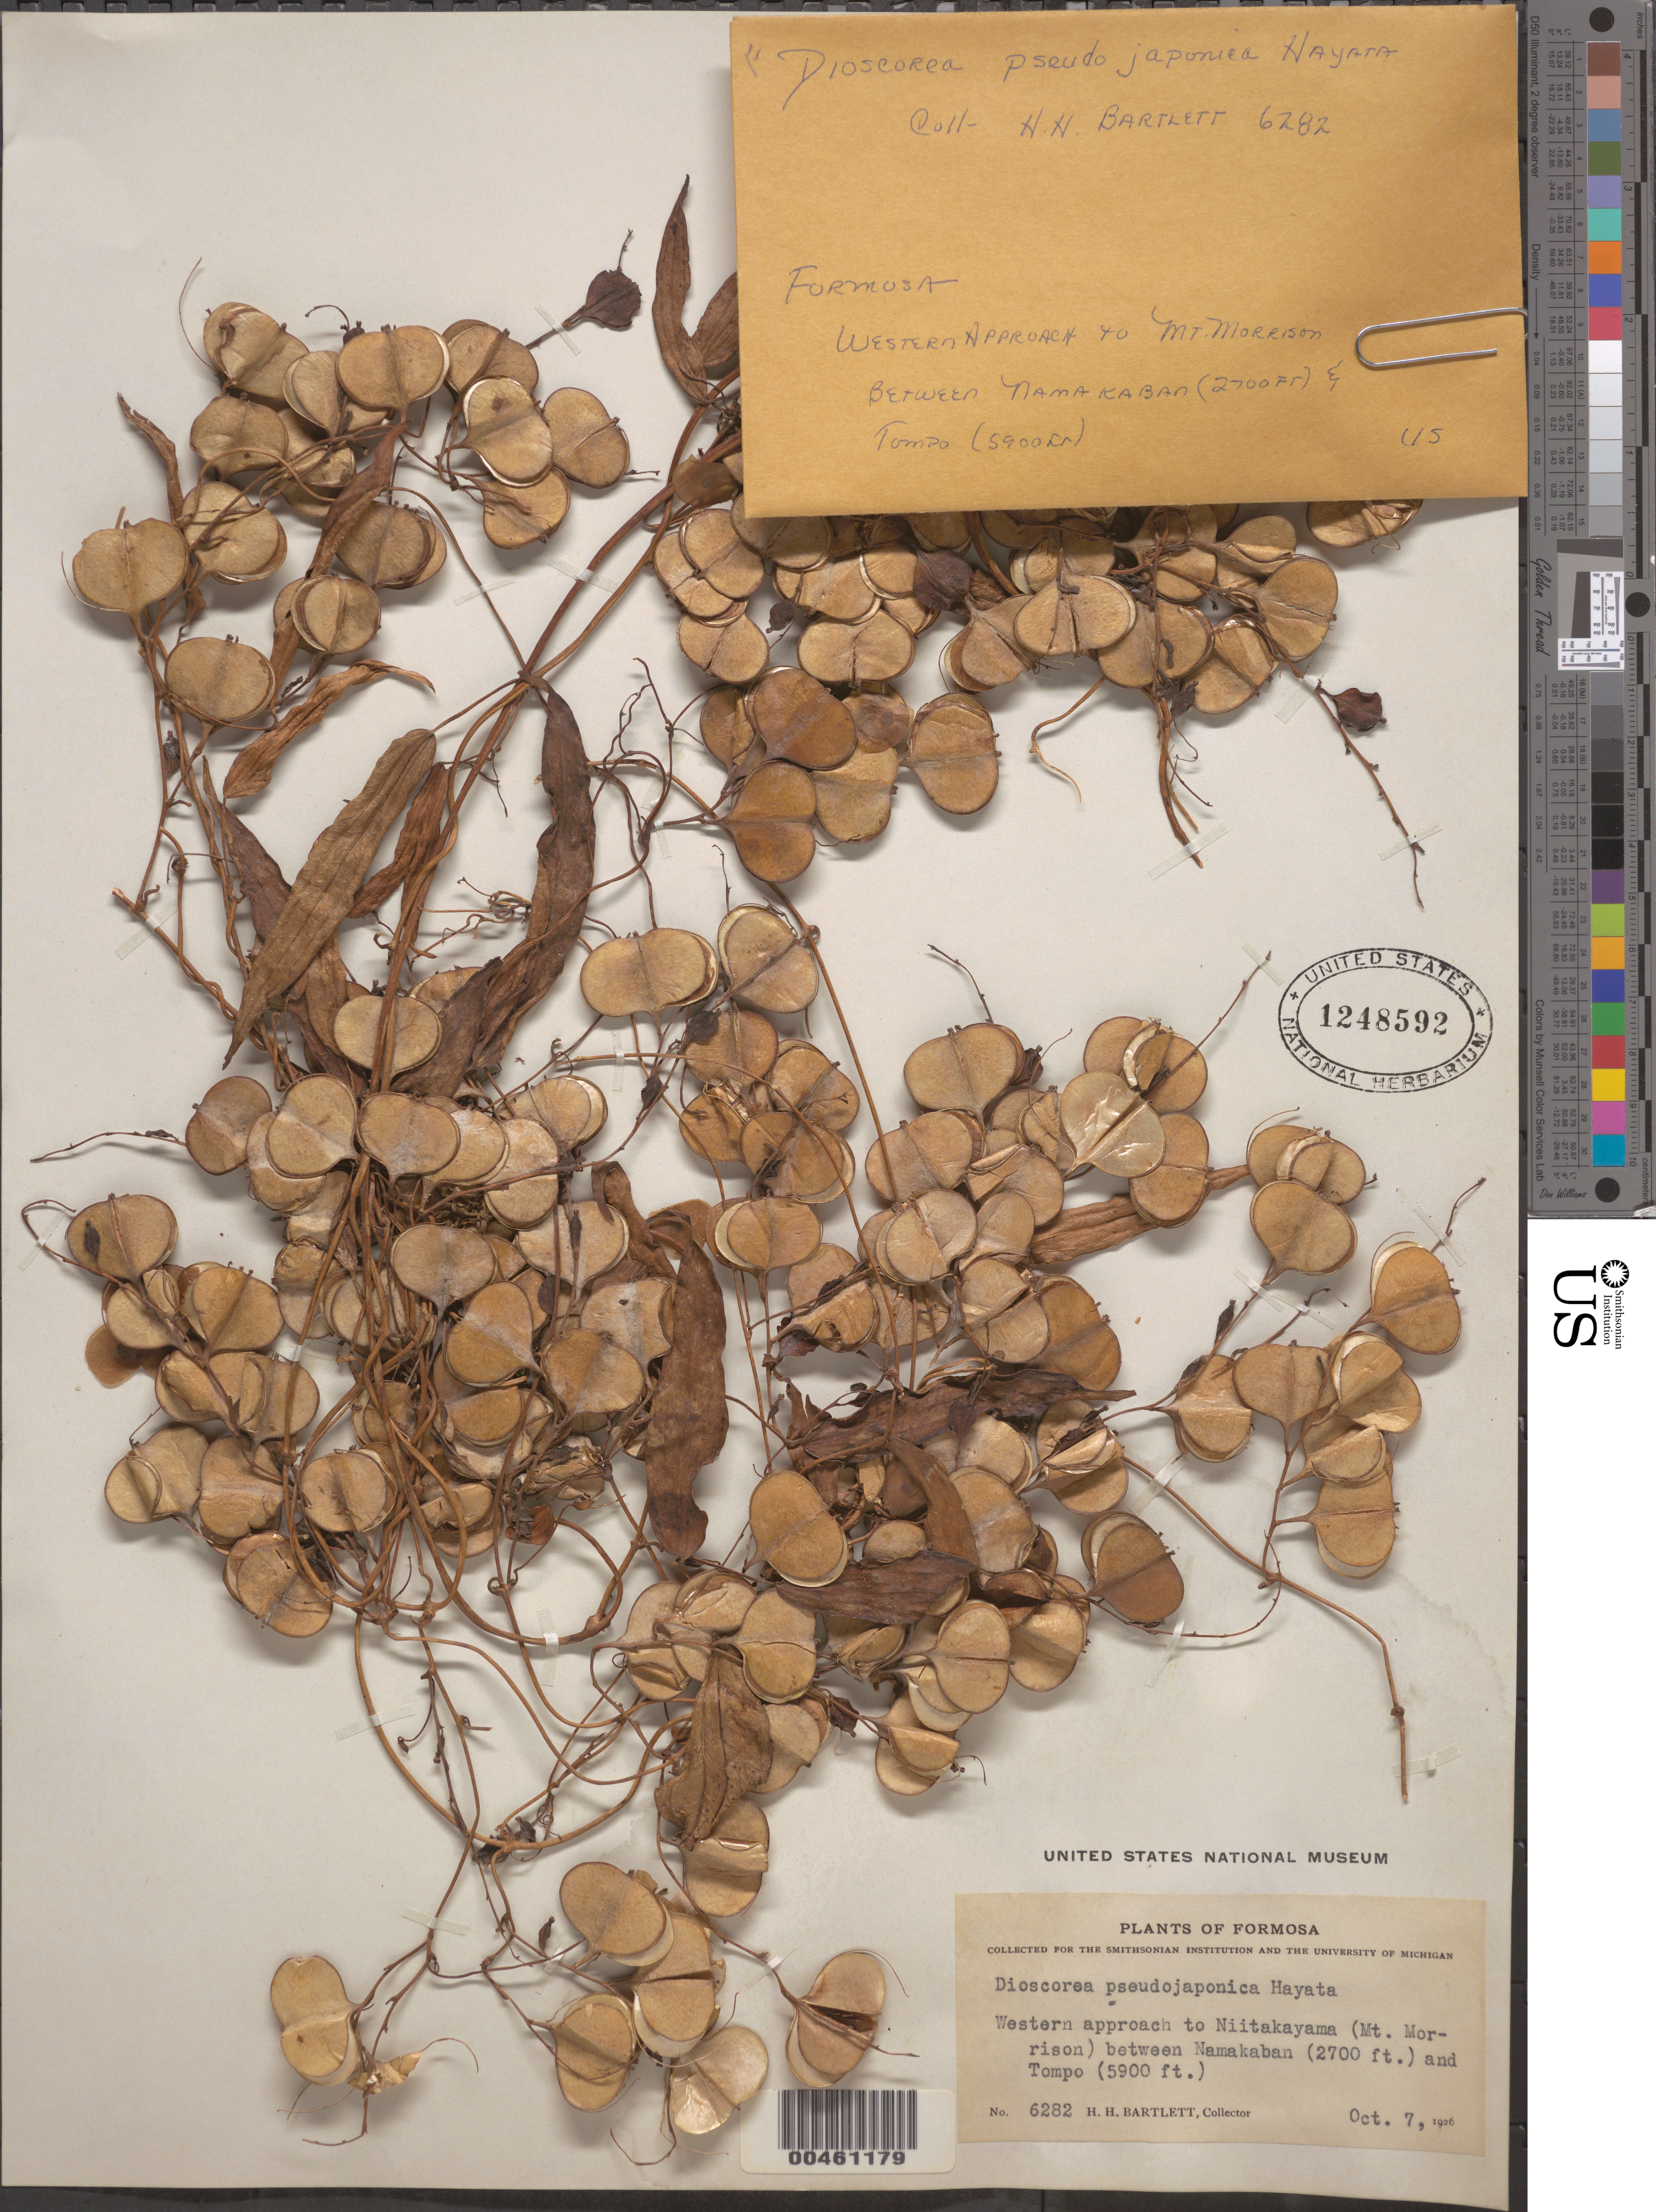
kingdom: Plantae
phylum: Tracheophyta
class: Liliopsida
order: Dioscoreales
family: Dioscoreaceae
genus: Dioscorea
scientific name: Dioscorea pseudojaponica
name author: Hayata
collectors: H. H. Bartlett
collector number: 6282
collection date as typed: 07 Oct 1926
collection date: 1926-10-07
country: Taiwan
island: Taiwan [Formosa]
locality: Western approach to Niitakayama (Mt. Morrison) between Namakaban and Tompo.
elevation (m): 823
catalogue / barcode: US 1248592